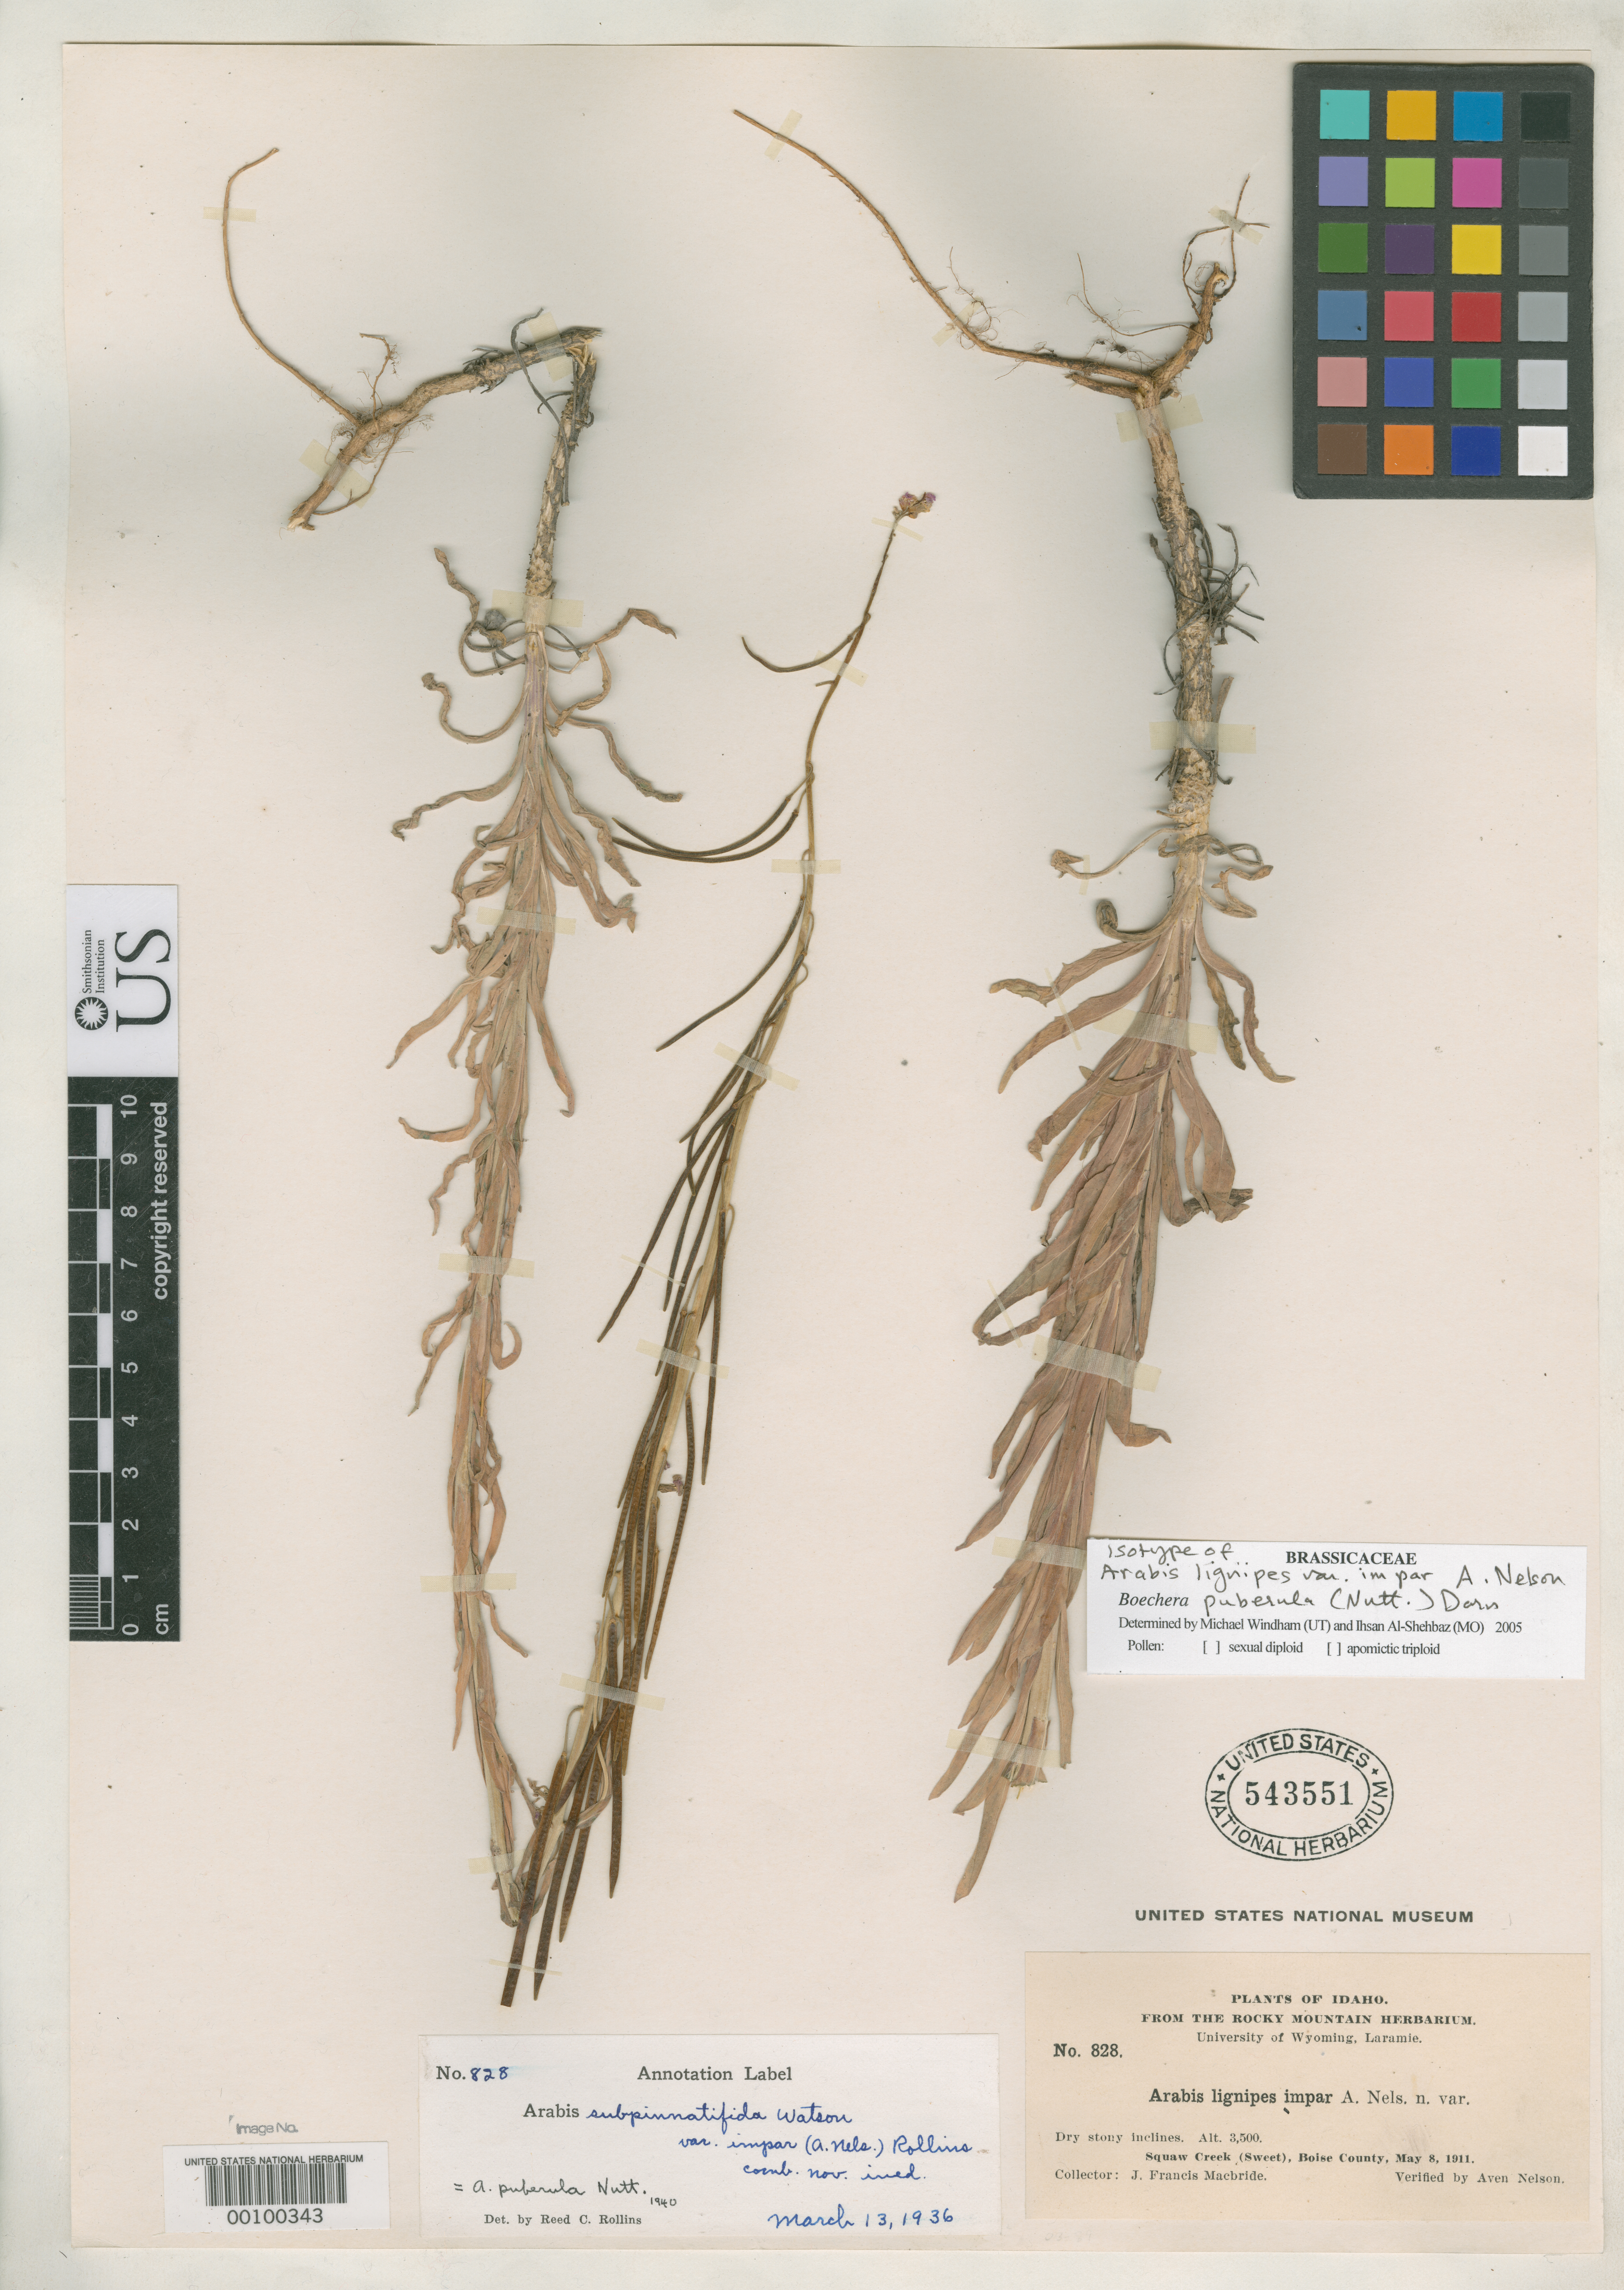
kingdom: Plantae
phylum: Tracheophyta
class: Magnoliopsida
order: Brassicales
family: Brassicaceae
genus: Arabis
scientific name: Arabis lignipes var. impar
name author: A. Nelson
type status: Isotype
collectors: J. F. Macbride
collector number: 828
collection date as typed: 08 May 1911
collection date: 1911-05-08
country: United States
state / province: Idaho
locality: Sweet, Squaw Creek.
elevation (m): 1067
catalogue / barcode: US 543551